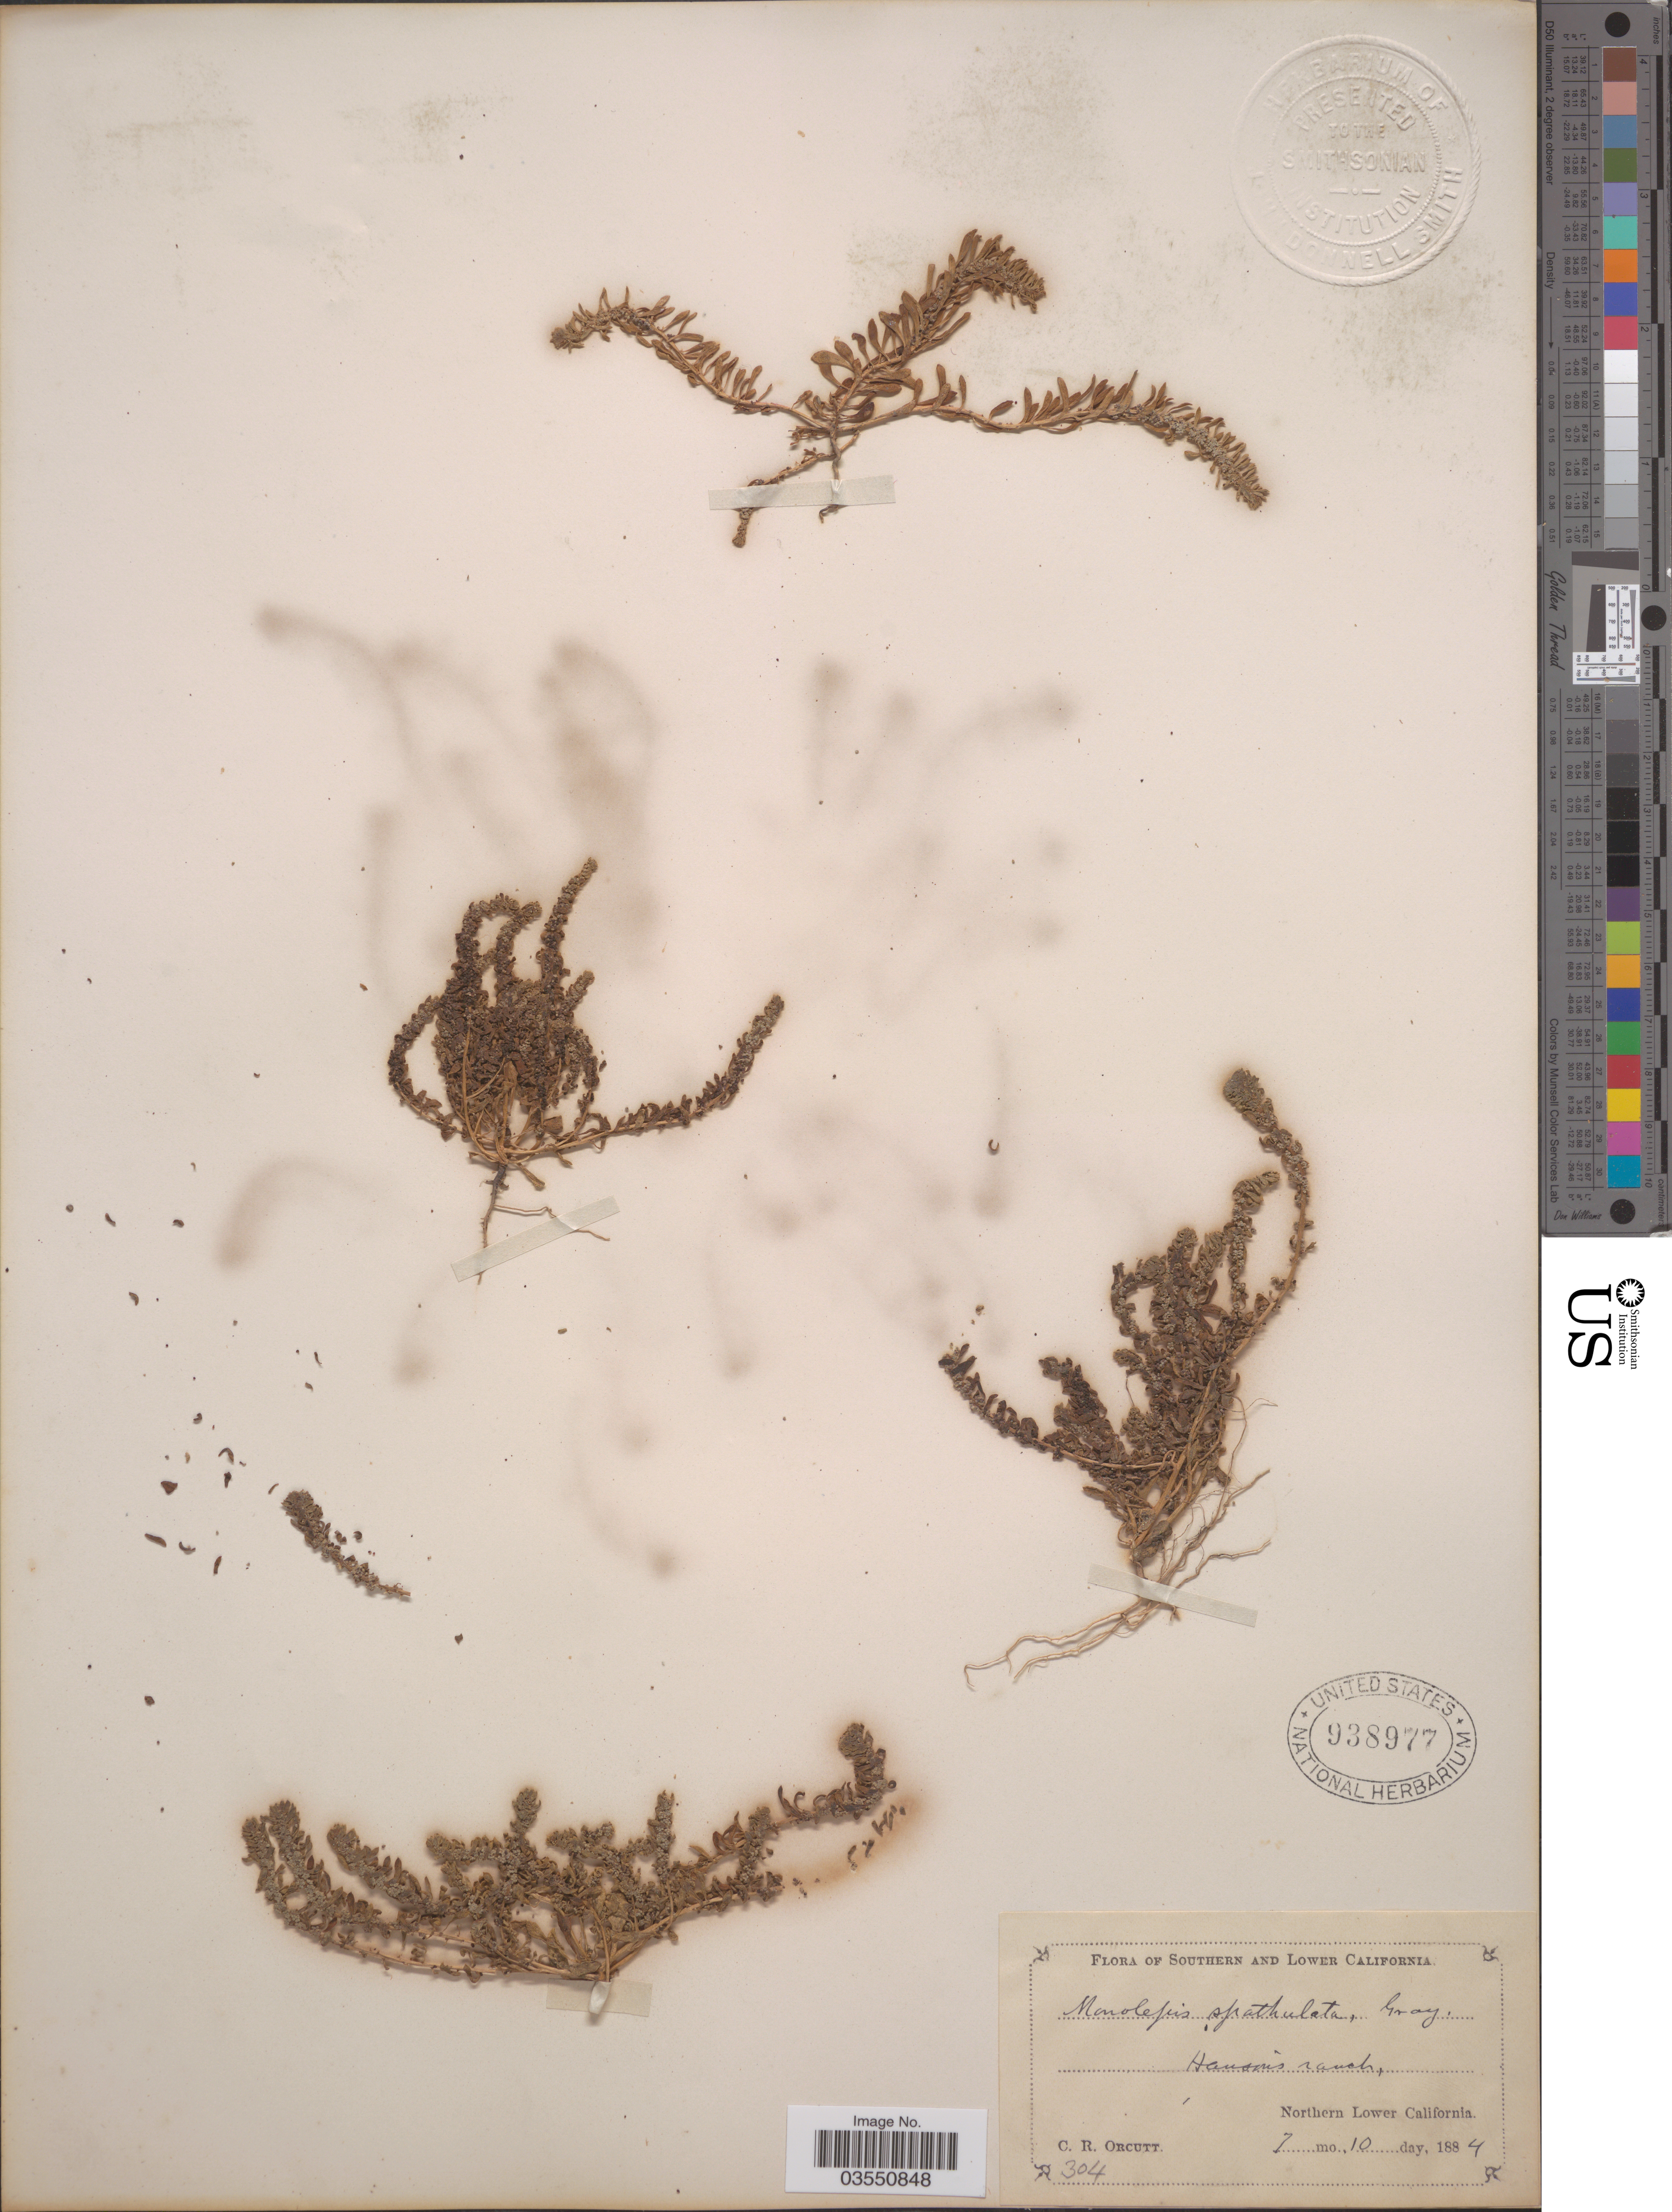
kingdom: Plantae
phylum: Tracheophyta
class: Magnoliopsida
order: Caryophyllales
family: Amaranthaceae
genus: Neomonolepis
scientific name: Neomonolepis spathulata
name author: (A. Gray) Sukhor.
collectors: C. R. Orcutt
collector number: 304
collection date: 1884-07-10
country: Mexico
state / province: Baja California Norte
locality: Northern Lower California. Hanson's ranch.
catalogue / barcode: US 938977